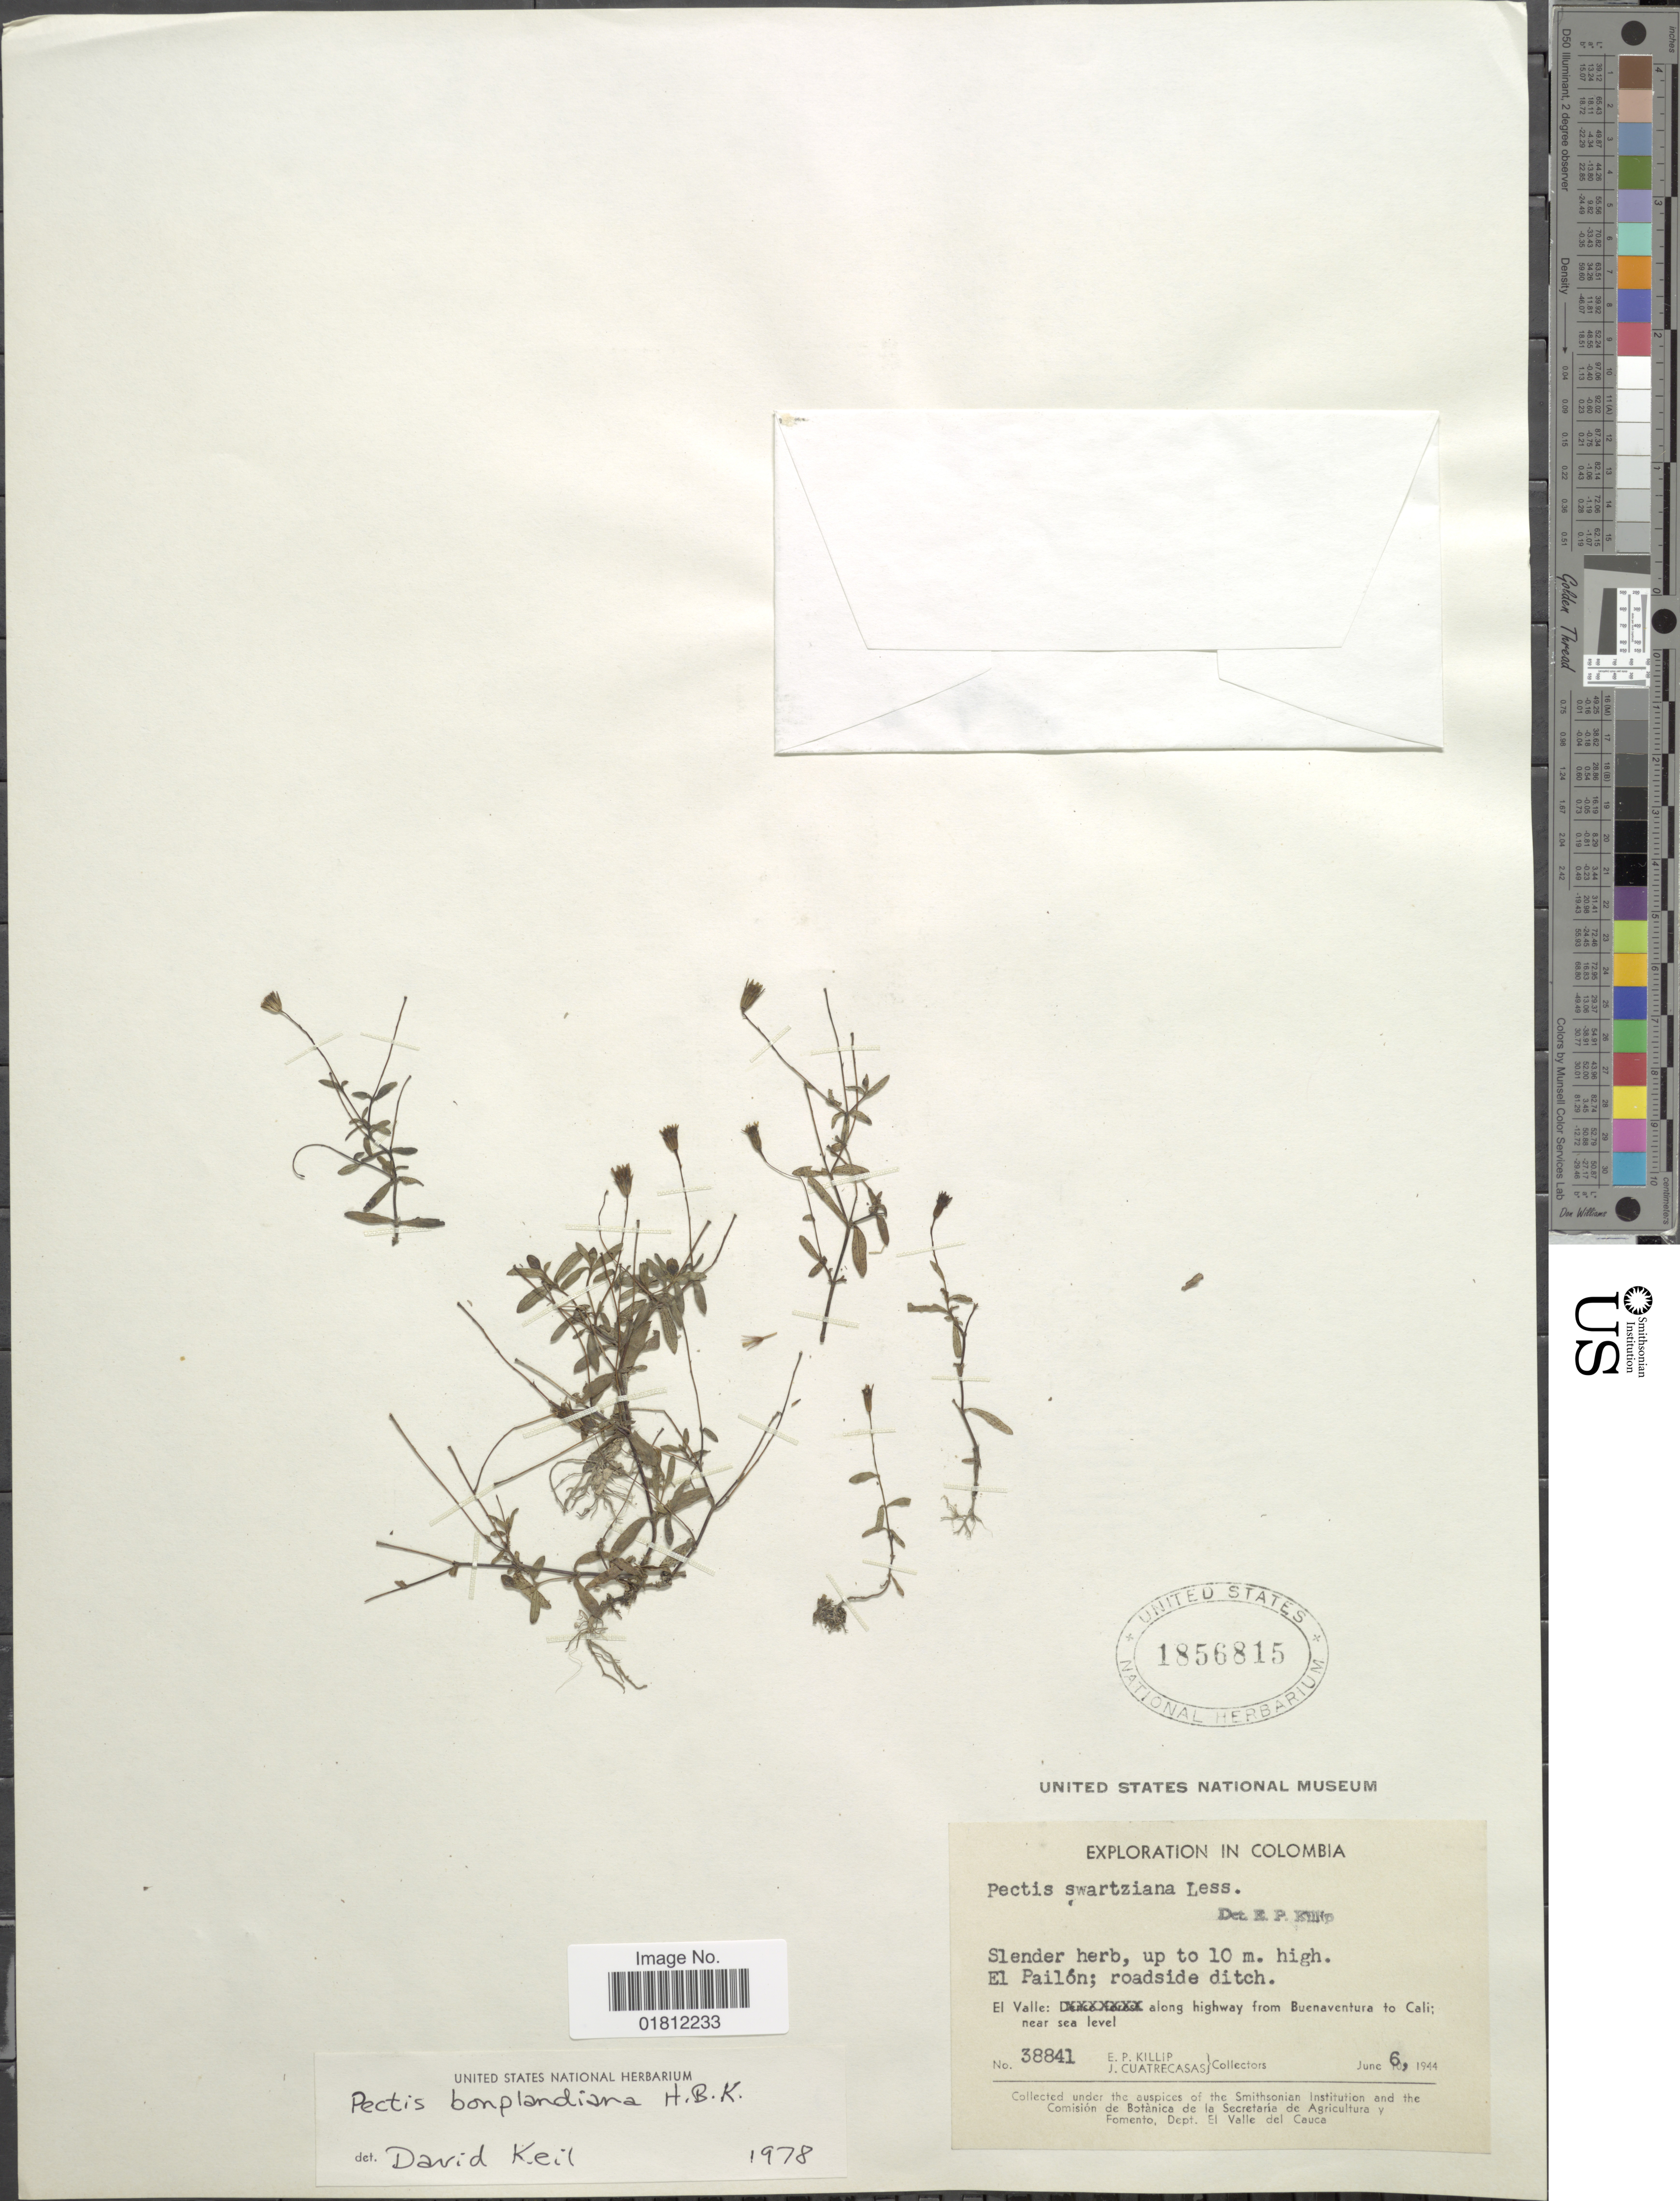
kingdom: Plantae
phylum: Tracheophyta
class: Magnoliopsida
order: Asterales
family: Asteraceae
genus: Pectis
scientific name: Pectis bonplandiana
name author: Kunth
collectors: E. P. Killip & J. Cuatrecasas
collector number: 38841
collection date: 1944-06-06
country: Colombia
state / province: Valle del Cauca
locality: El Pailon; roadside ditch, El Valle: along highway from Buenaventure to Cali;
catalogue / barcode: US 1856815